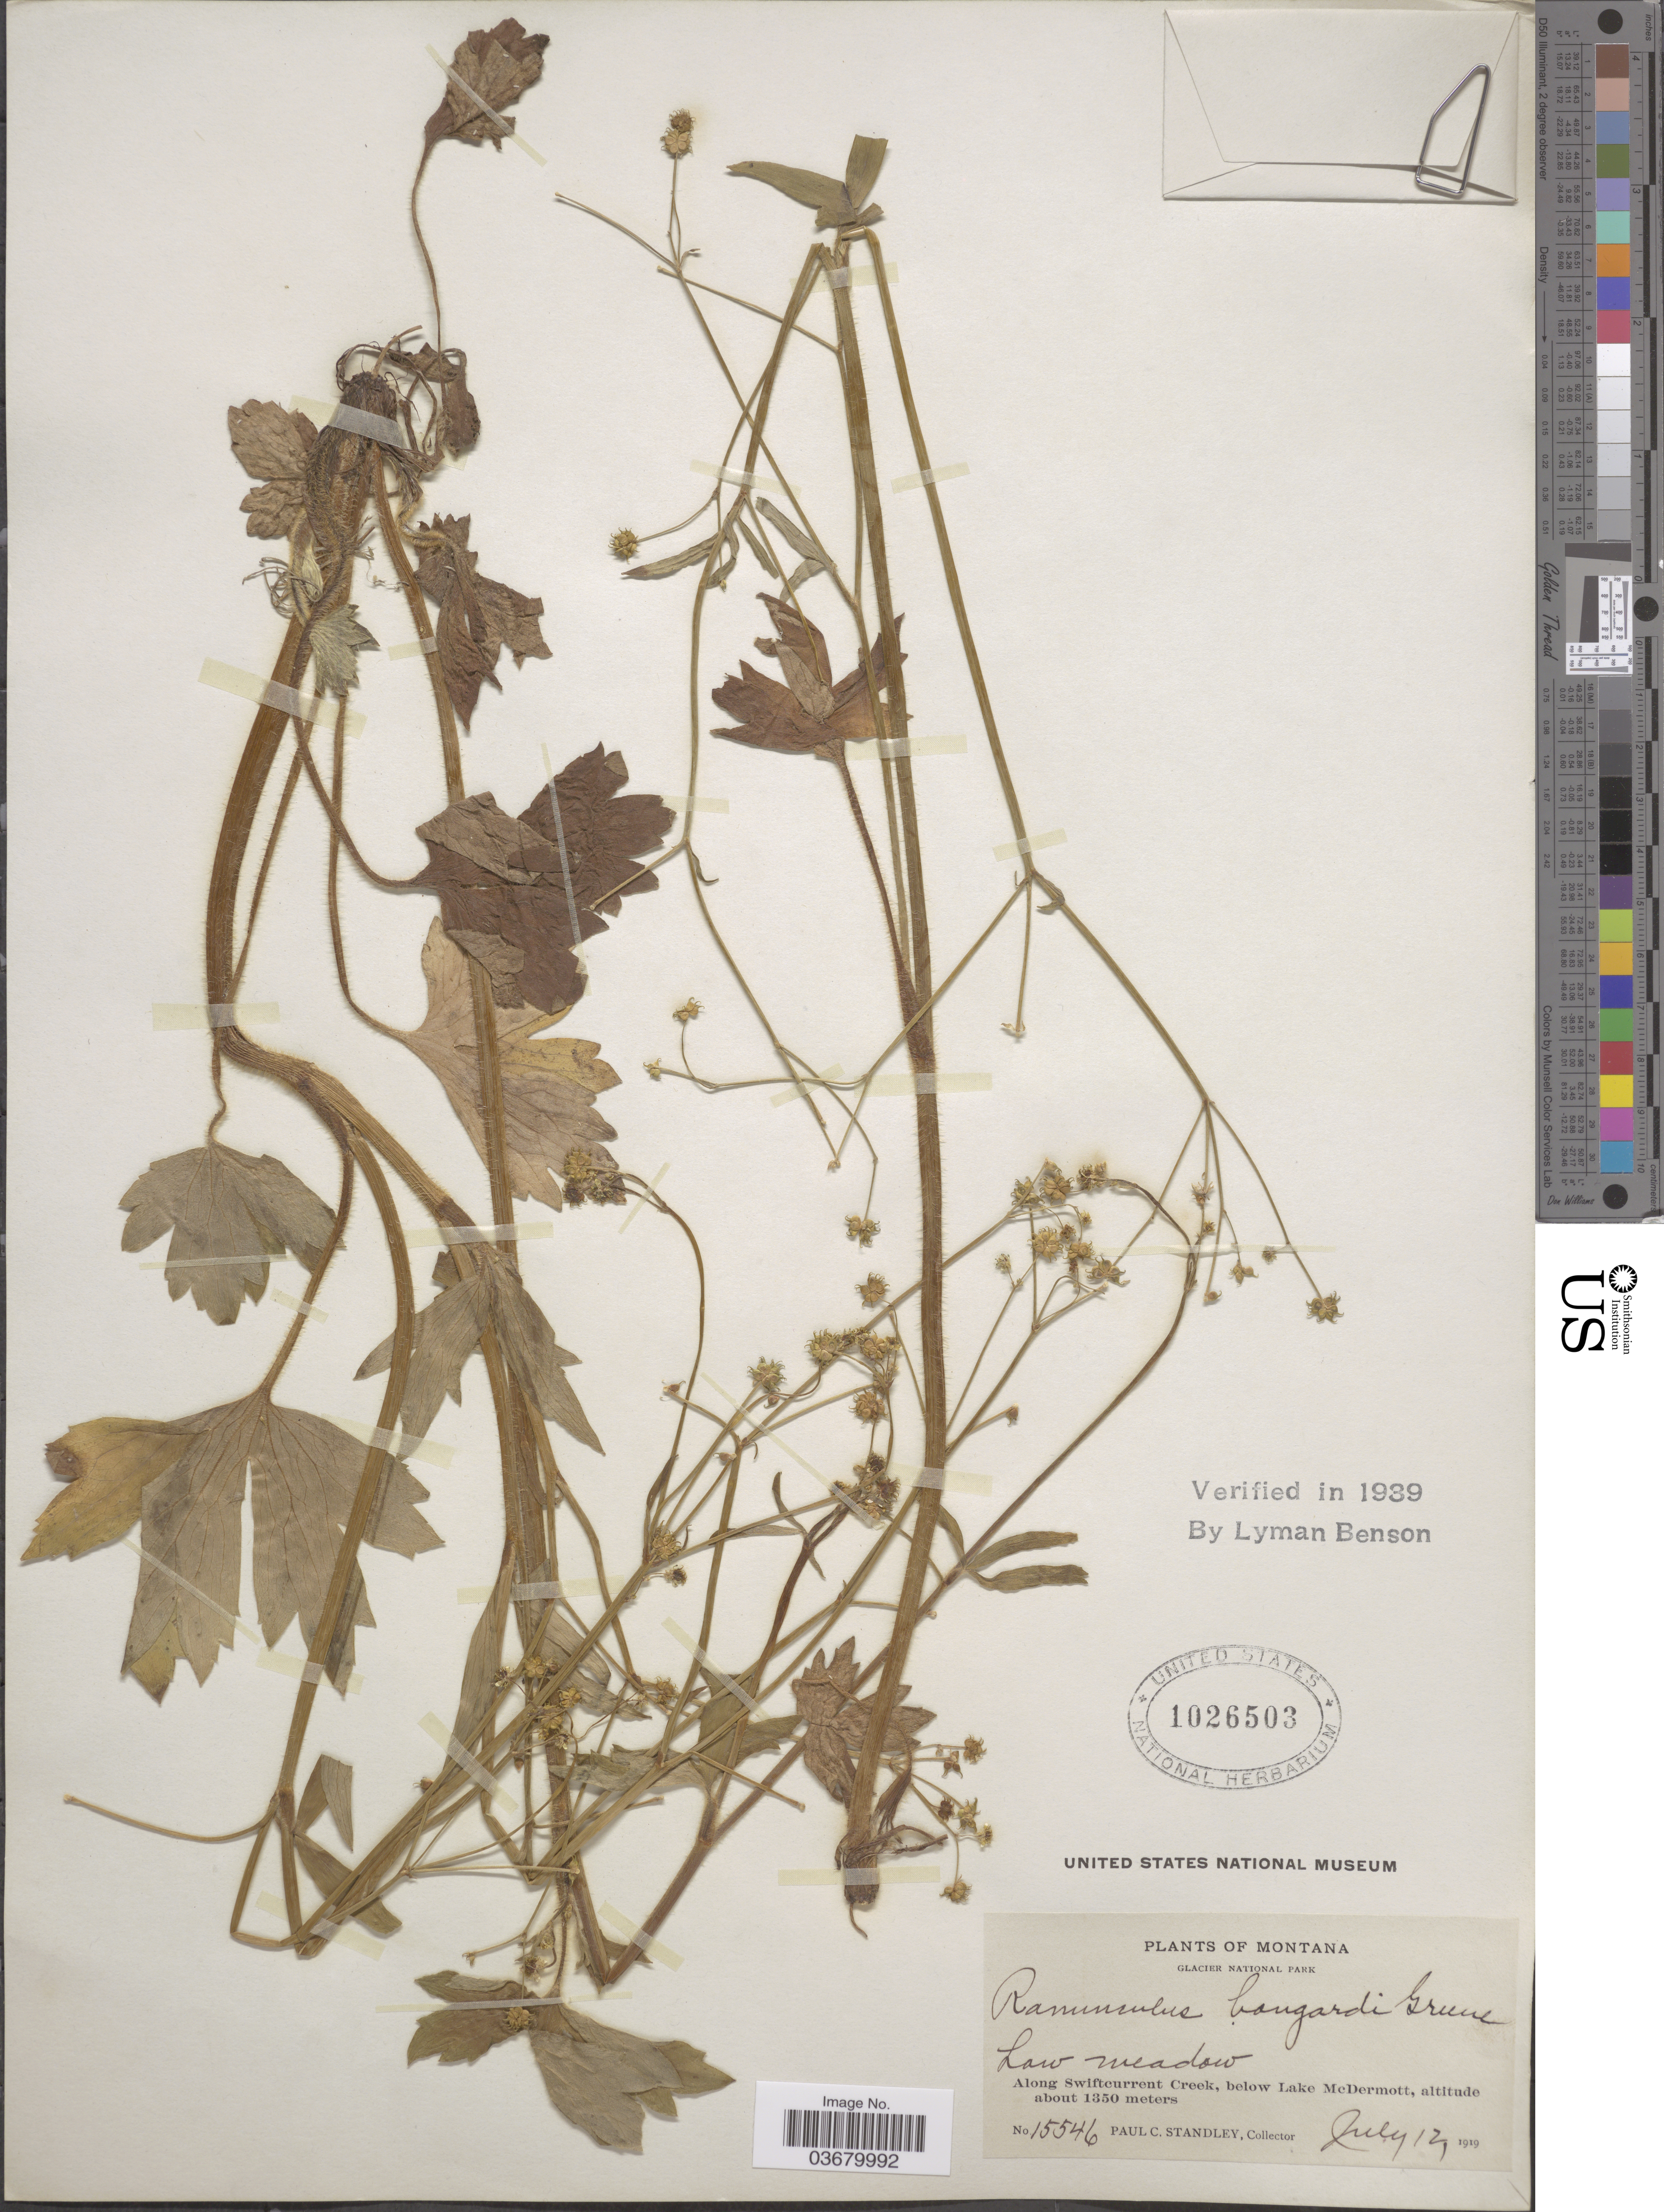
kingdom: Plantae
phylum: Tracheophyta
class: Magnoliopsida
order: Ranunculales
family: Ranunculaceae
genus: Ranunculus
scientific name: Ranunculus bongardii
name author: Greene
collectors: P. C. Standley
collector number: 15546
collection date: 1919-07-12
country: United States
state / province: Montana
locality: Glacier National Park. Along Swiftcurrent Creek, below Lake McDermott.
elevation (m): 1350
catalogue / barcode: US 1026503